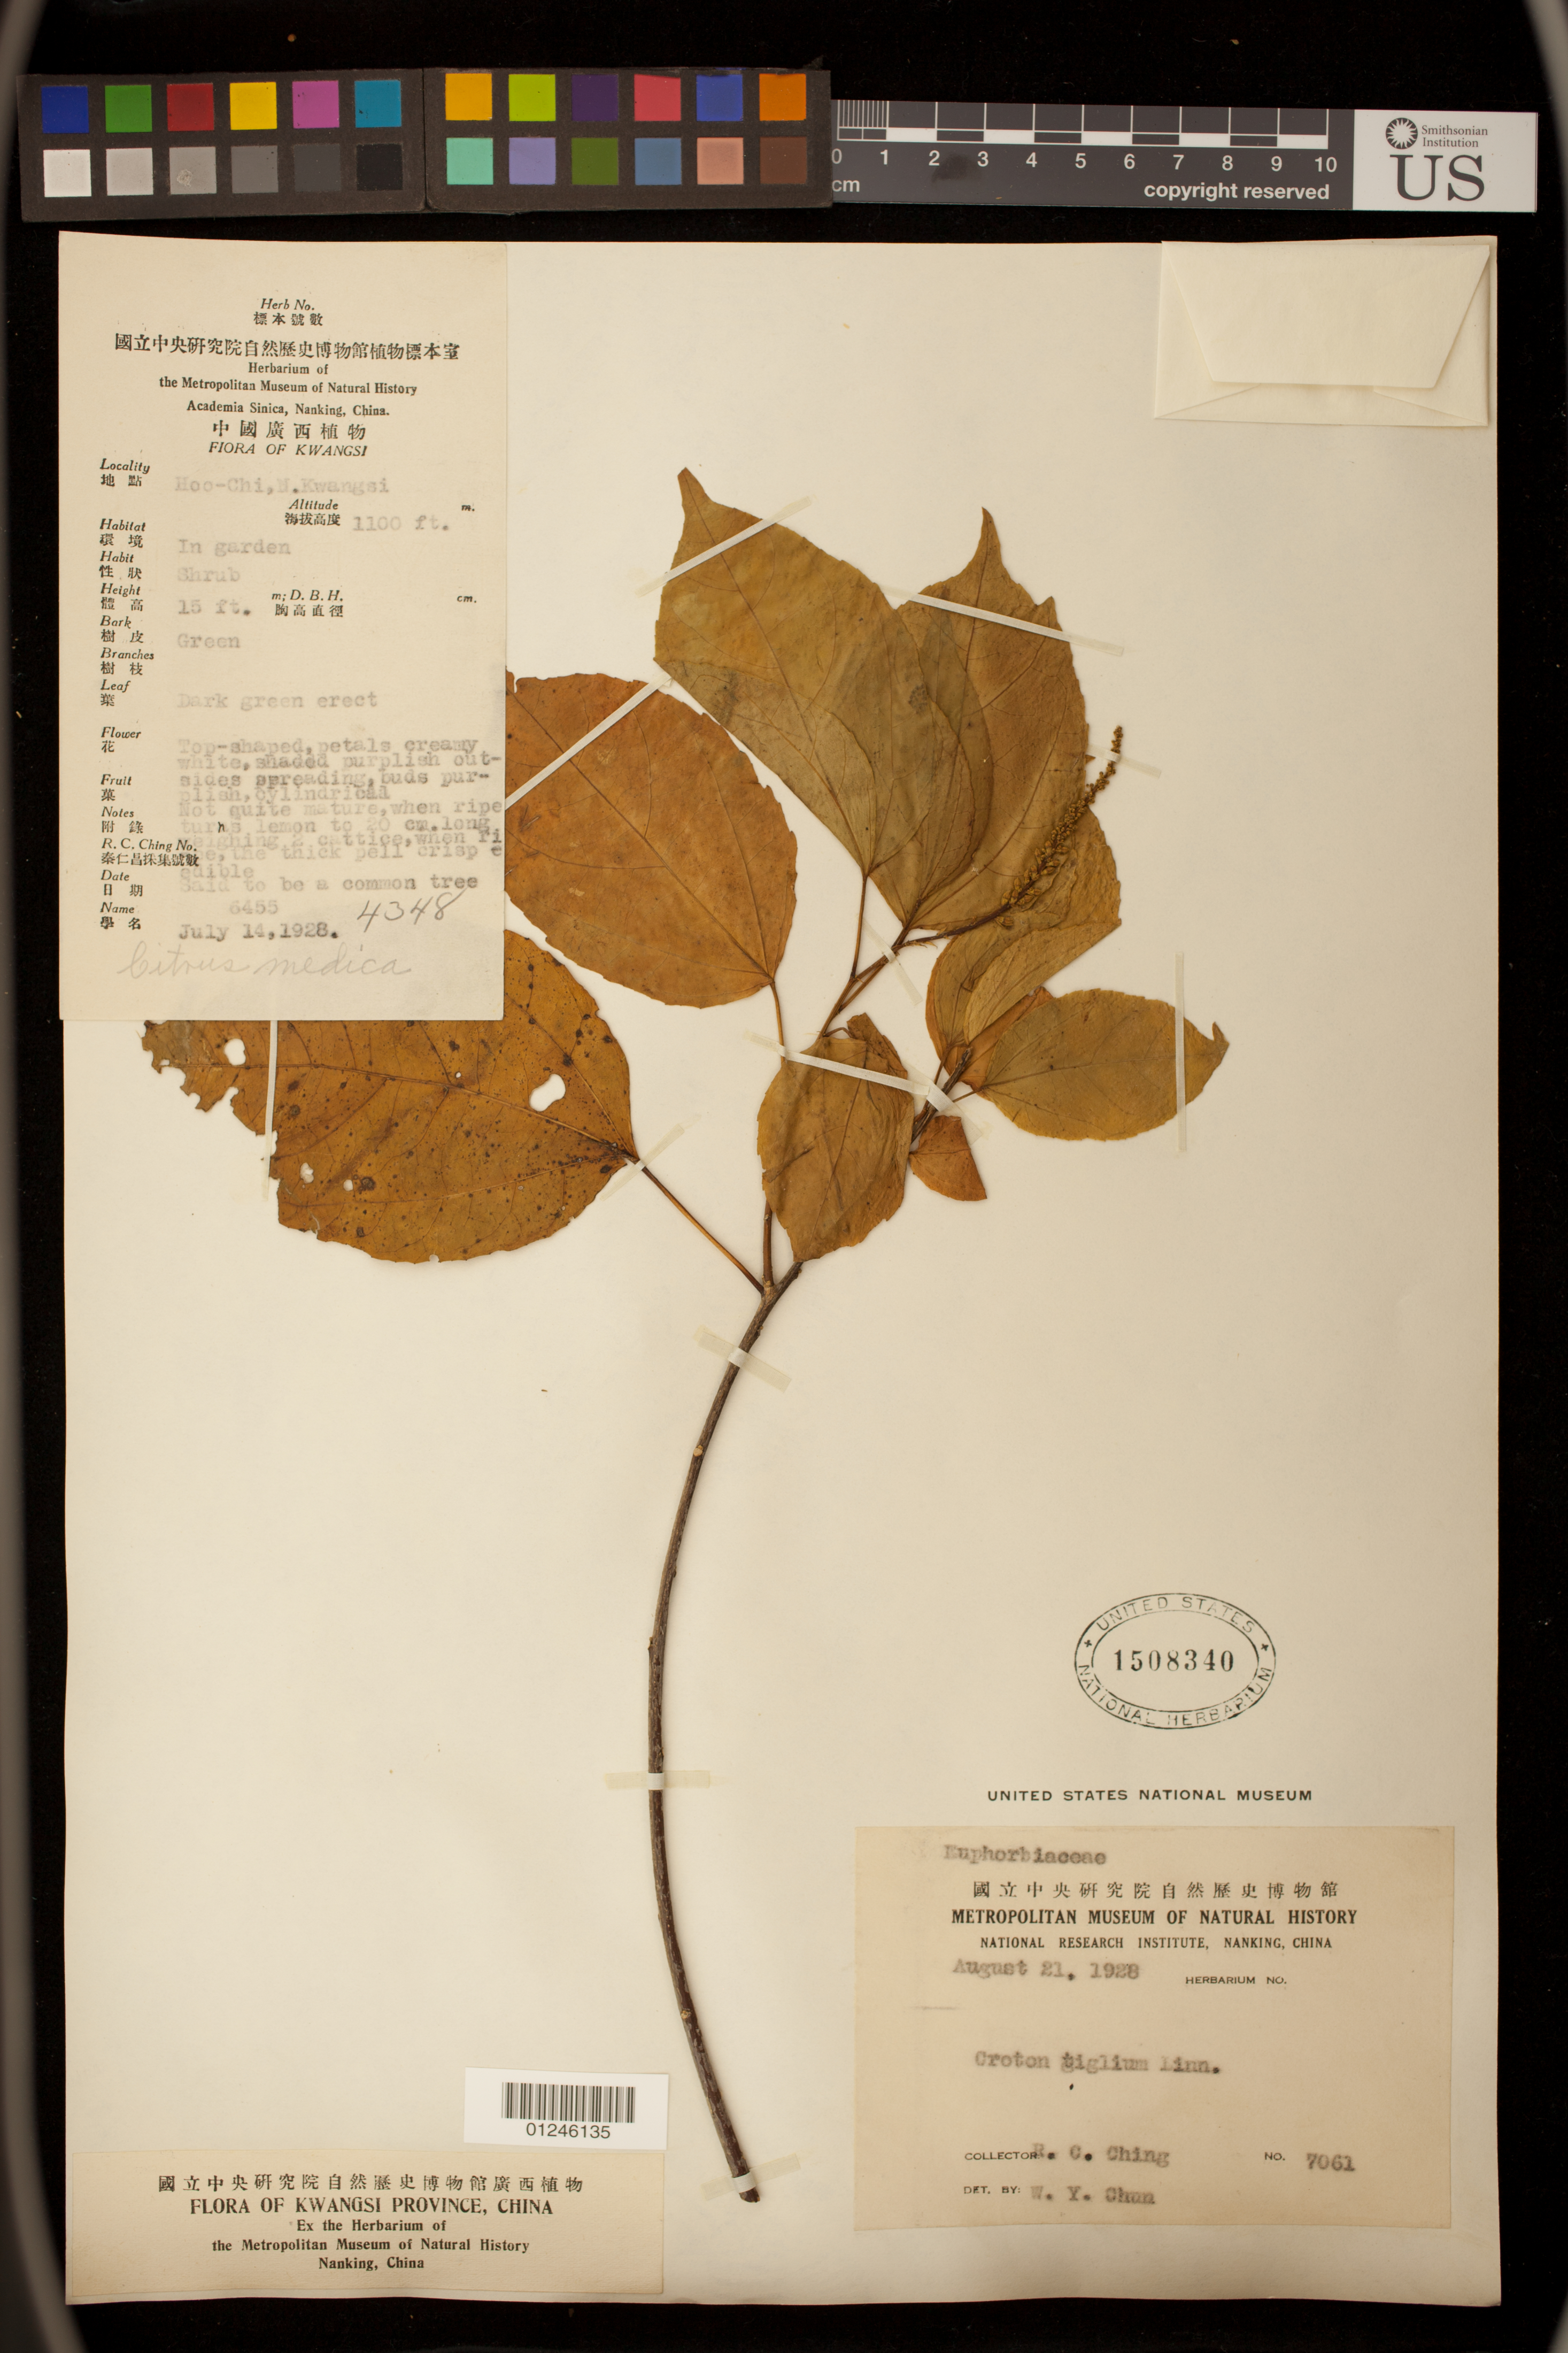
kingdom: Plantae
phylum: Tracheophyta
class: Magnoliopsida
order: Malpighiales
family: Euphorbiaceae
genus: Croton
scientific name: Croton tiglium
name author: L.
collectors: R. C. Ching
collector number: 7061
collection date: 1928-08-21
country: China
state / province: Guangxi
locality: Hoo-Chi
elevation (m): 335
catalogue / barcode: US 1508340